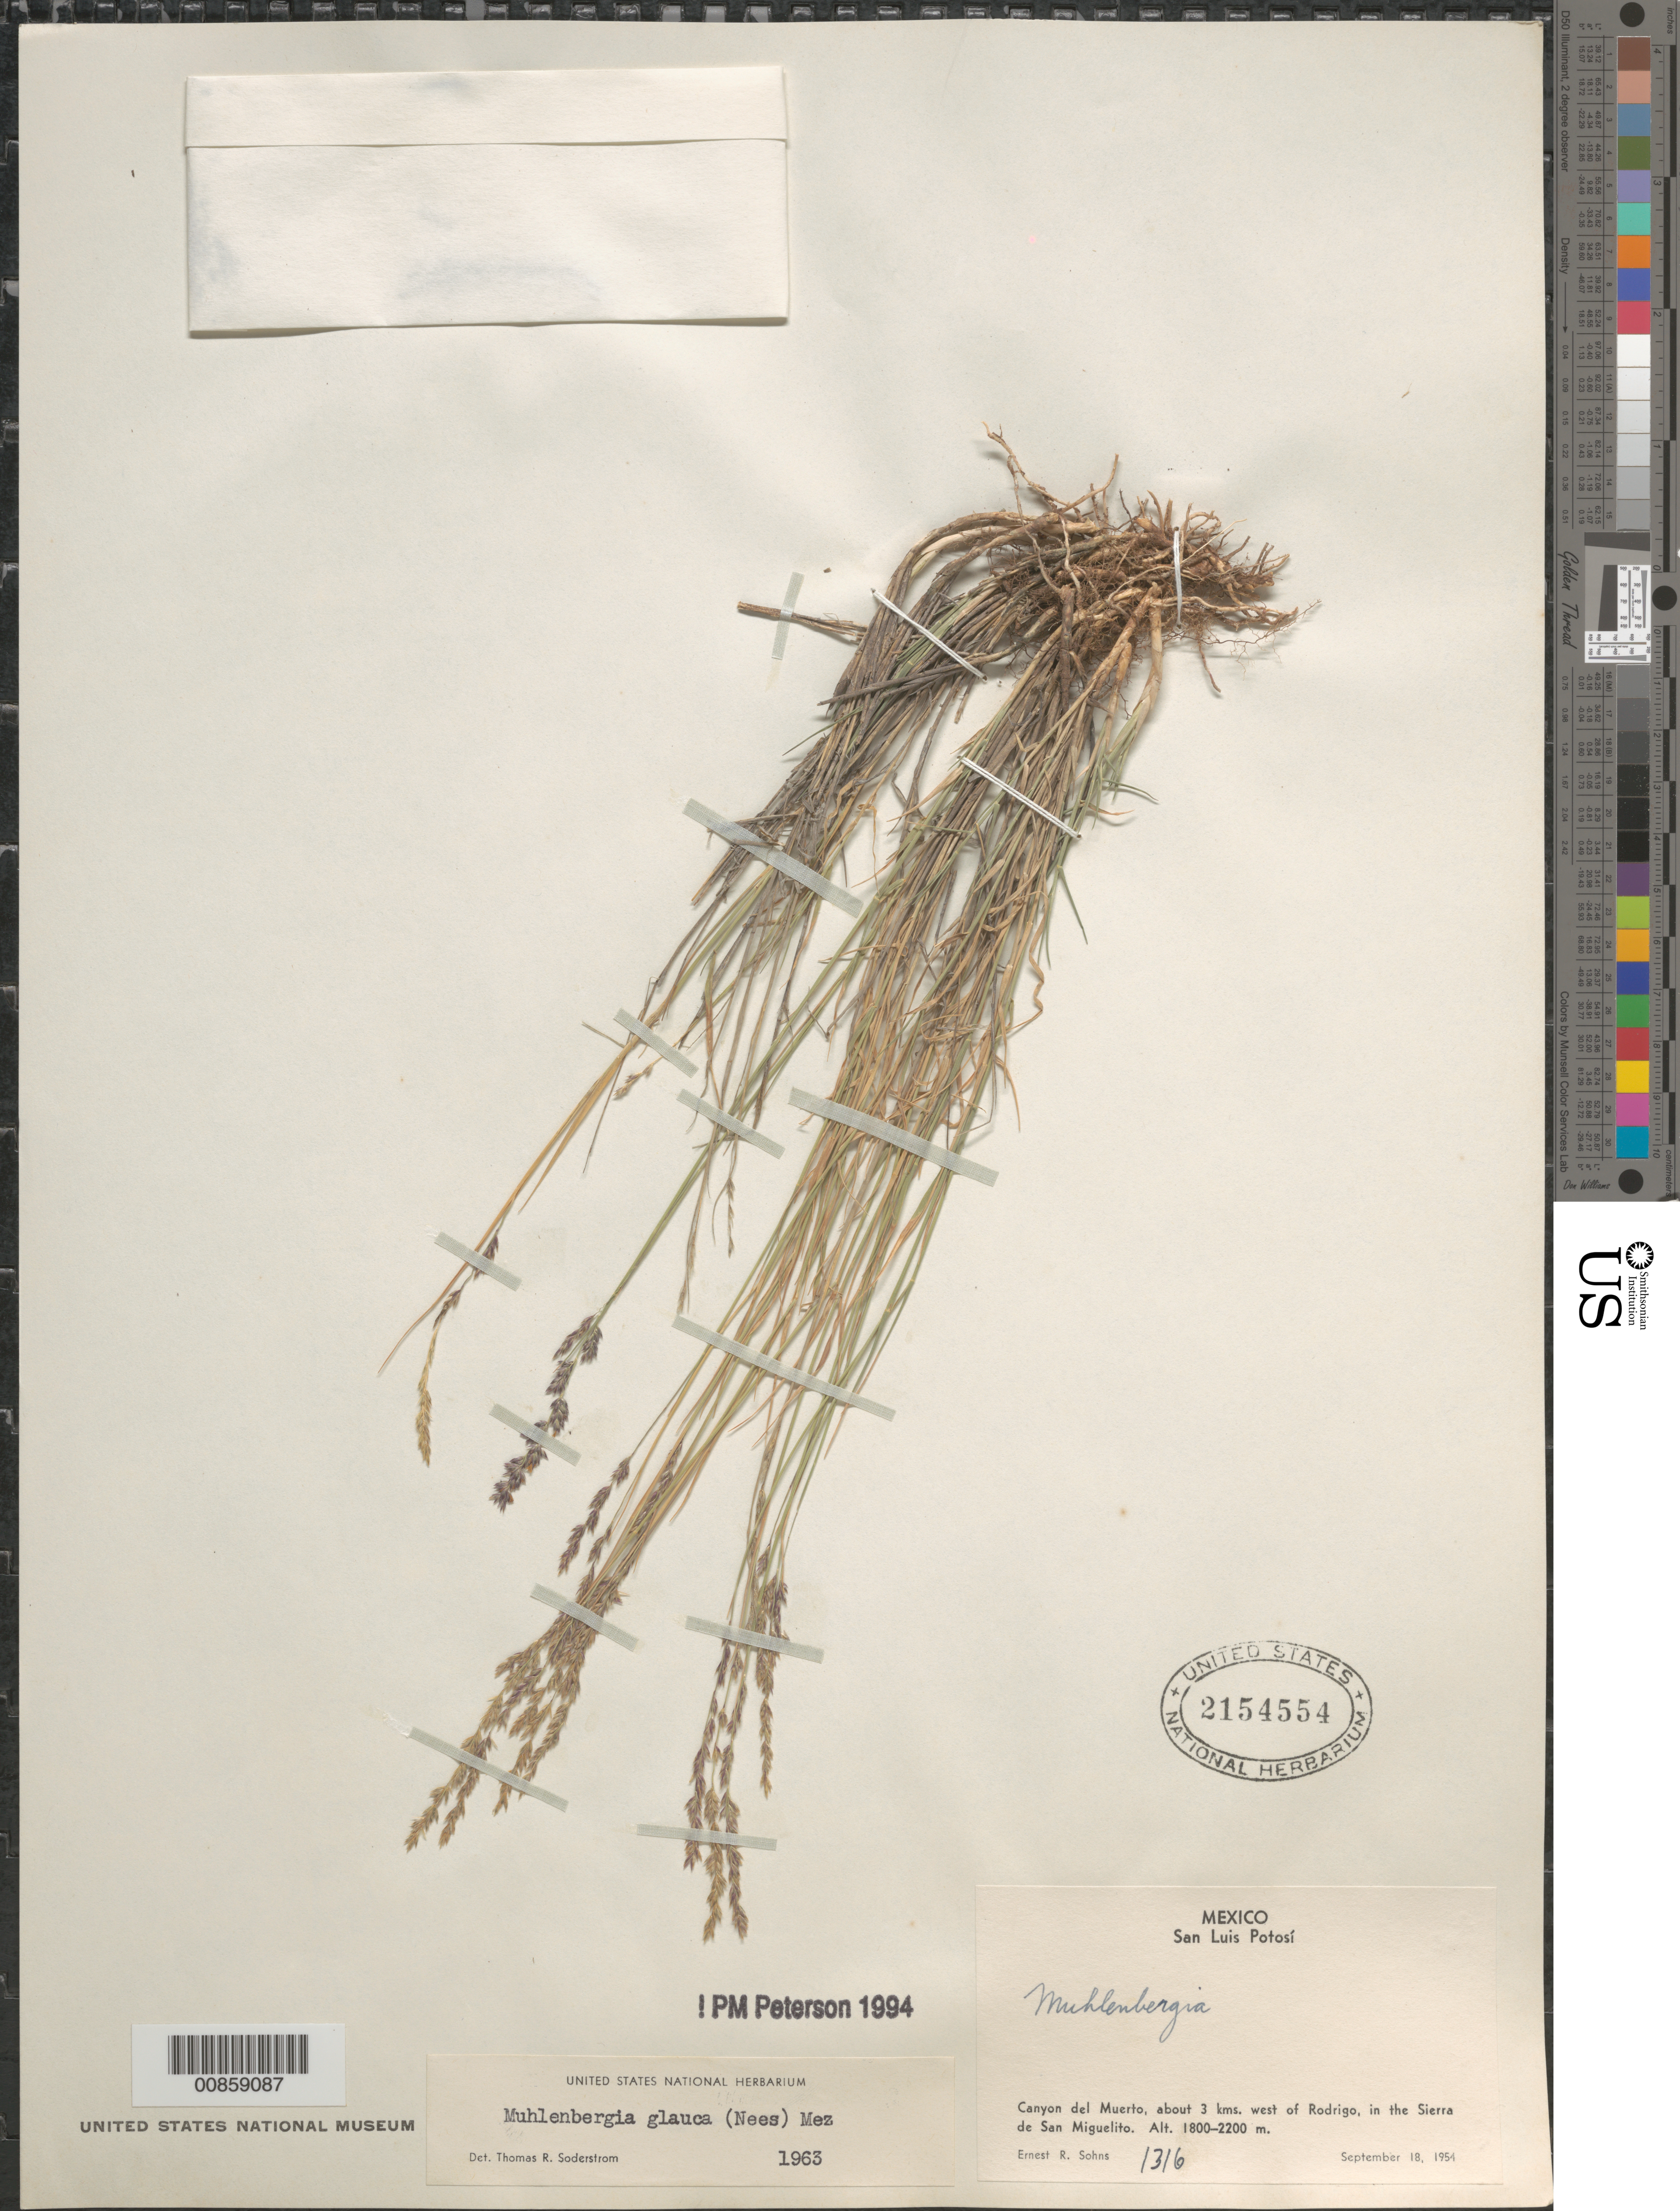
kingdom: Plantae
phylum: Tracheophyta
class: Liliopsida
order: Poales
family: Poaceae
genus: Muhlenbergia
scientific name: Muhlenbergia glauca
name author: (Nees) Mez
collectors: E. R. Sohns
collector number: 1316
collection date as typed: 18 Sep 1954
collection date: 1954-09-18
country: Mexico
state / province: San Luis Potosi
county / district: San Luis Potosi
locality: Cañón del Muerto, Sierra de San Miguelito, mpio. San Luis Potosí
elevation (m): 2200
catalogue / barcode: US 2154554